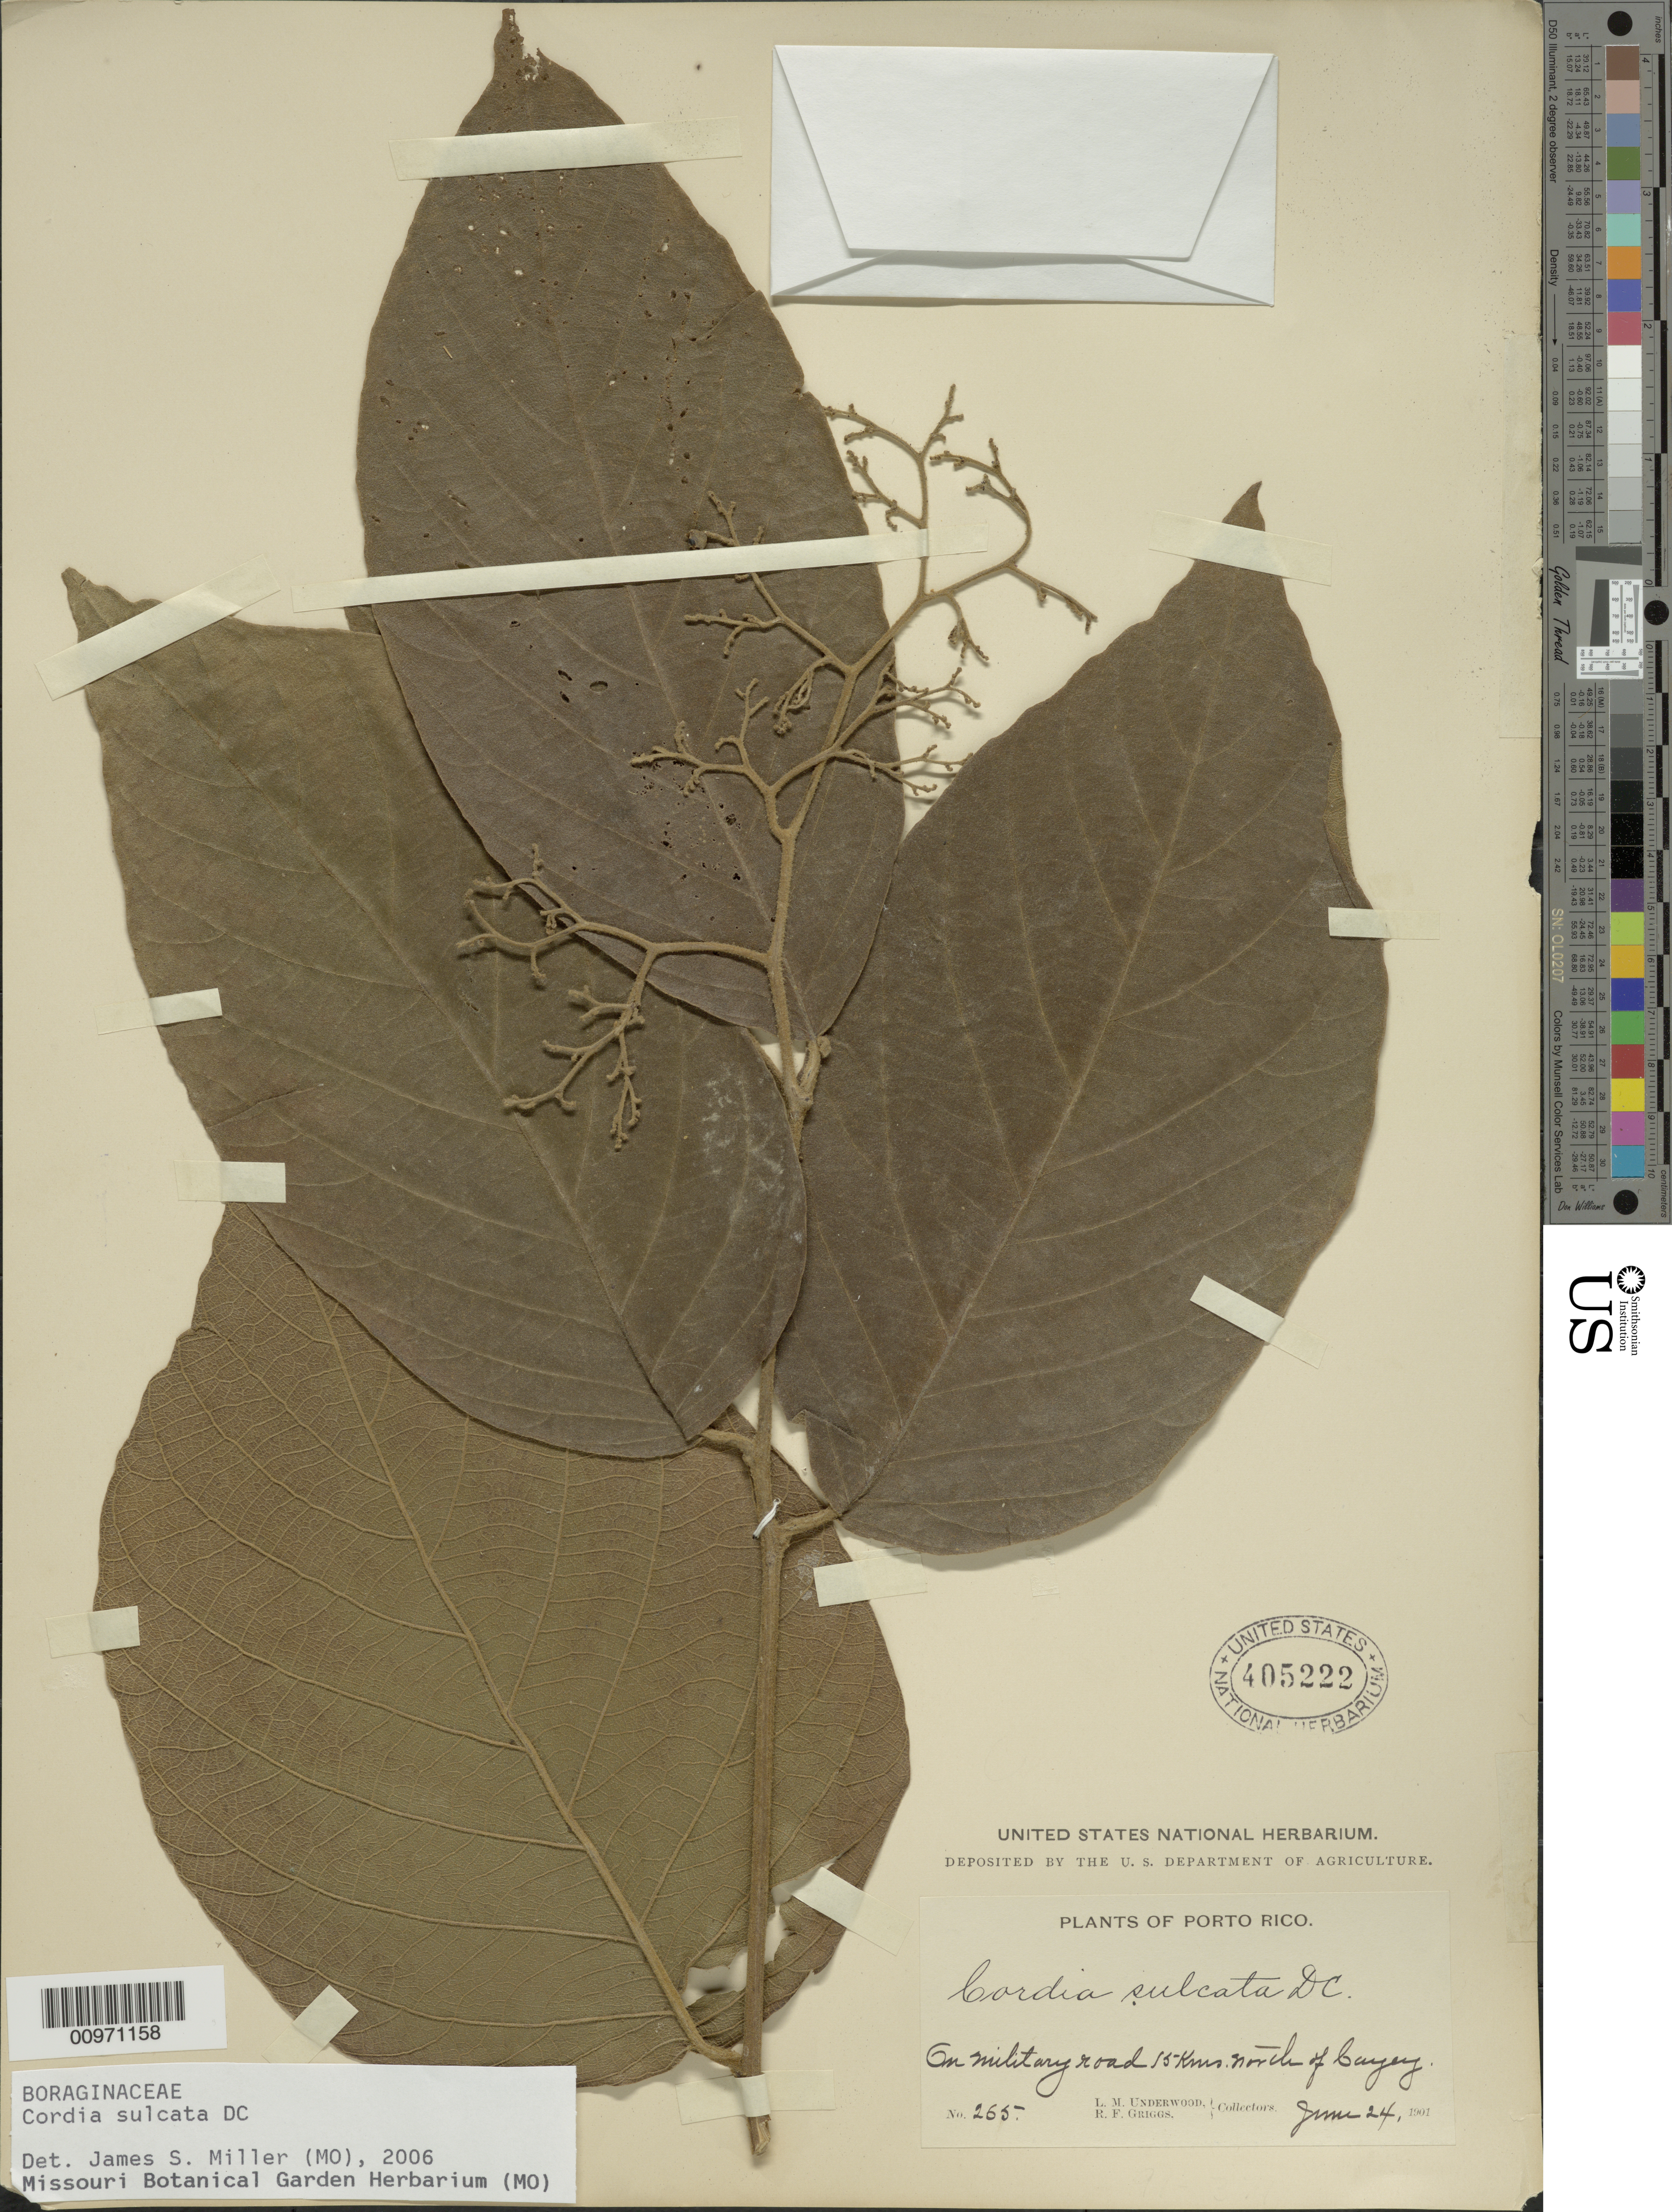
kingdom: Plantae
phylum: Tracheophyta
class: Magnoliopsida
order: Boraginales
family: Cordiaceae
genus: Cordia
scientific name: Cordia sulcata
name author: DC.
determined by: Miller, James S., (MO), Missouri Botanical Garden (UNITED STATES)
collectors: L. M. Underwood & R. F. Griggs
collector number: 265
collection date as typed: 24 Jun 1901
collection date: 1901-06-24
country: Puerto Rico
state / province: Cayey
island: Puerto Rico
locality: Military Road 15 km north of Cayey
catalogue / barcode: US 405222